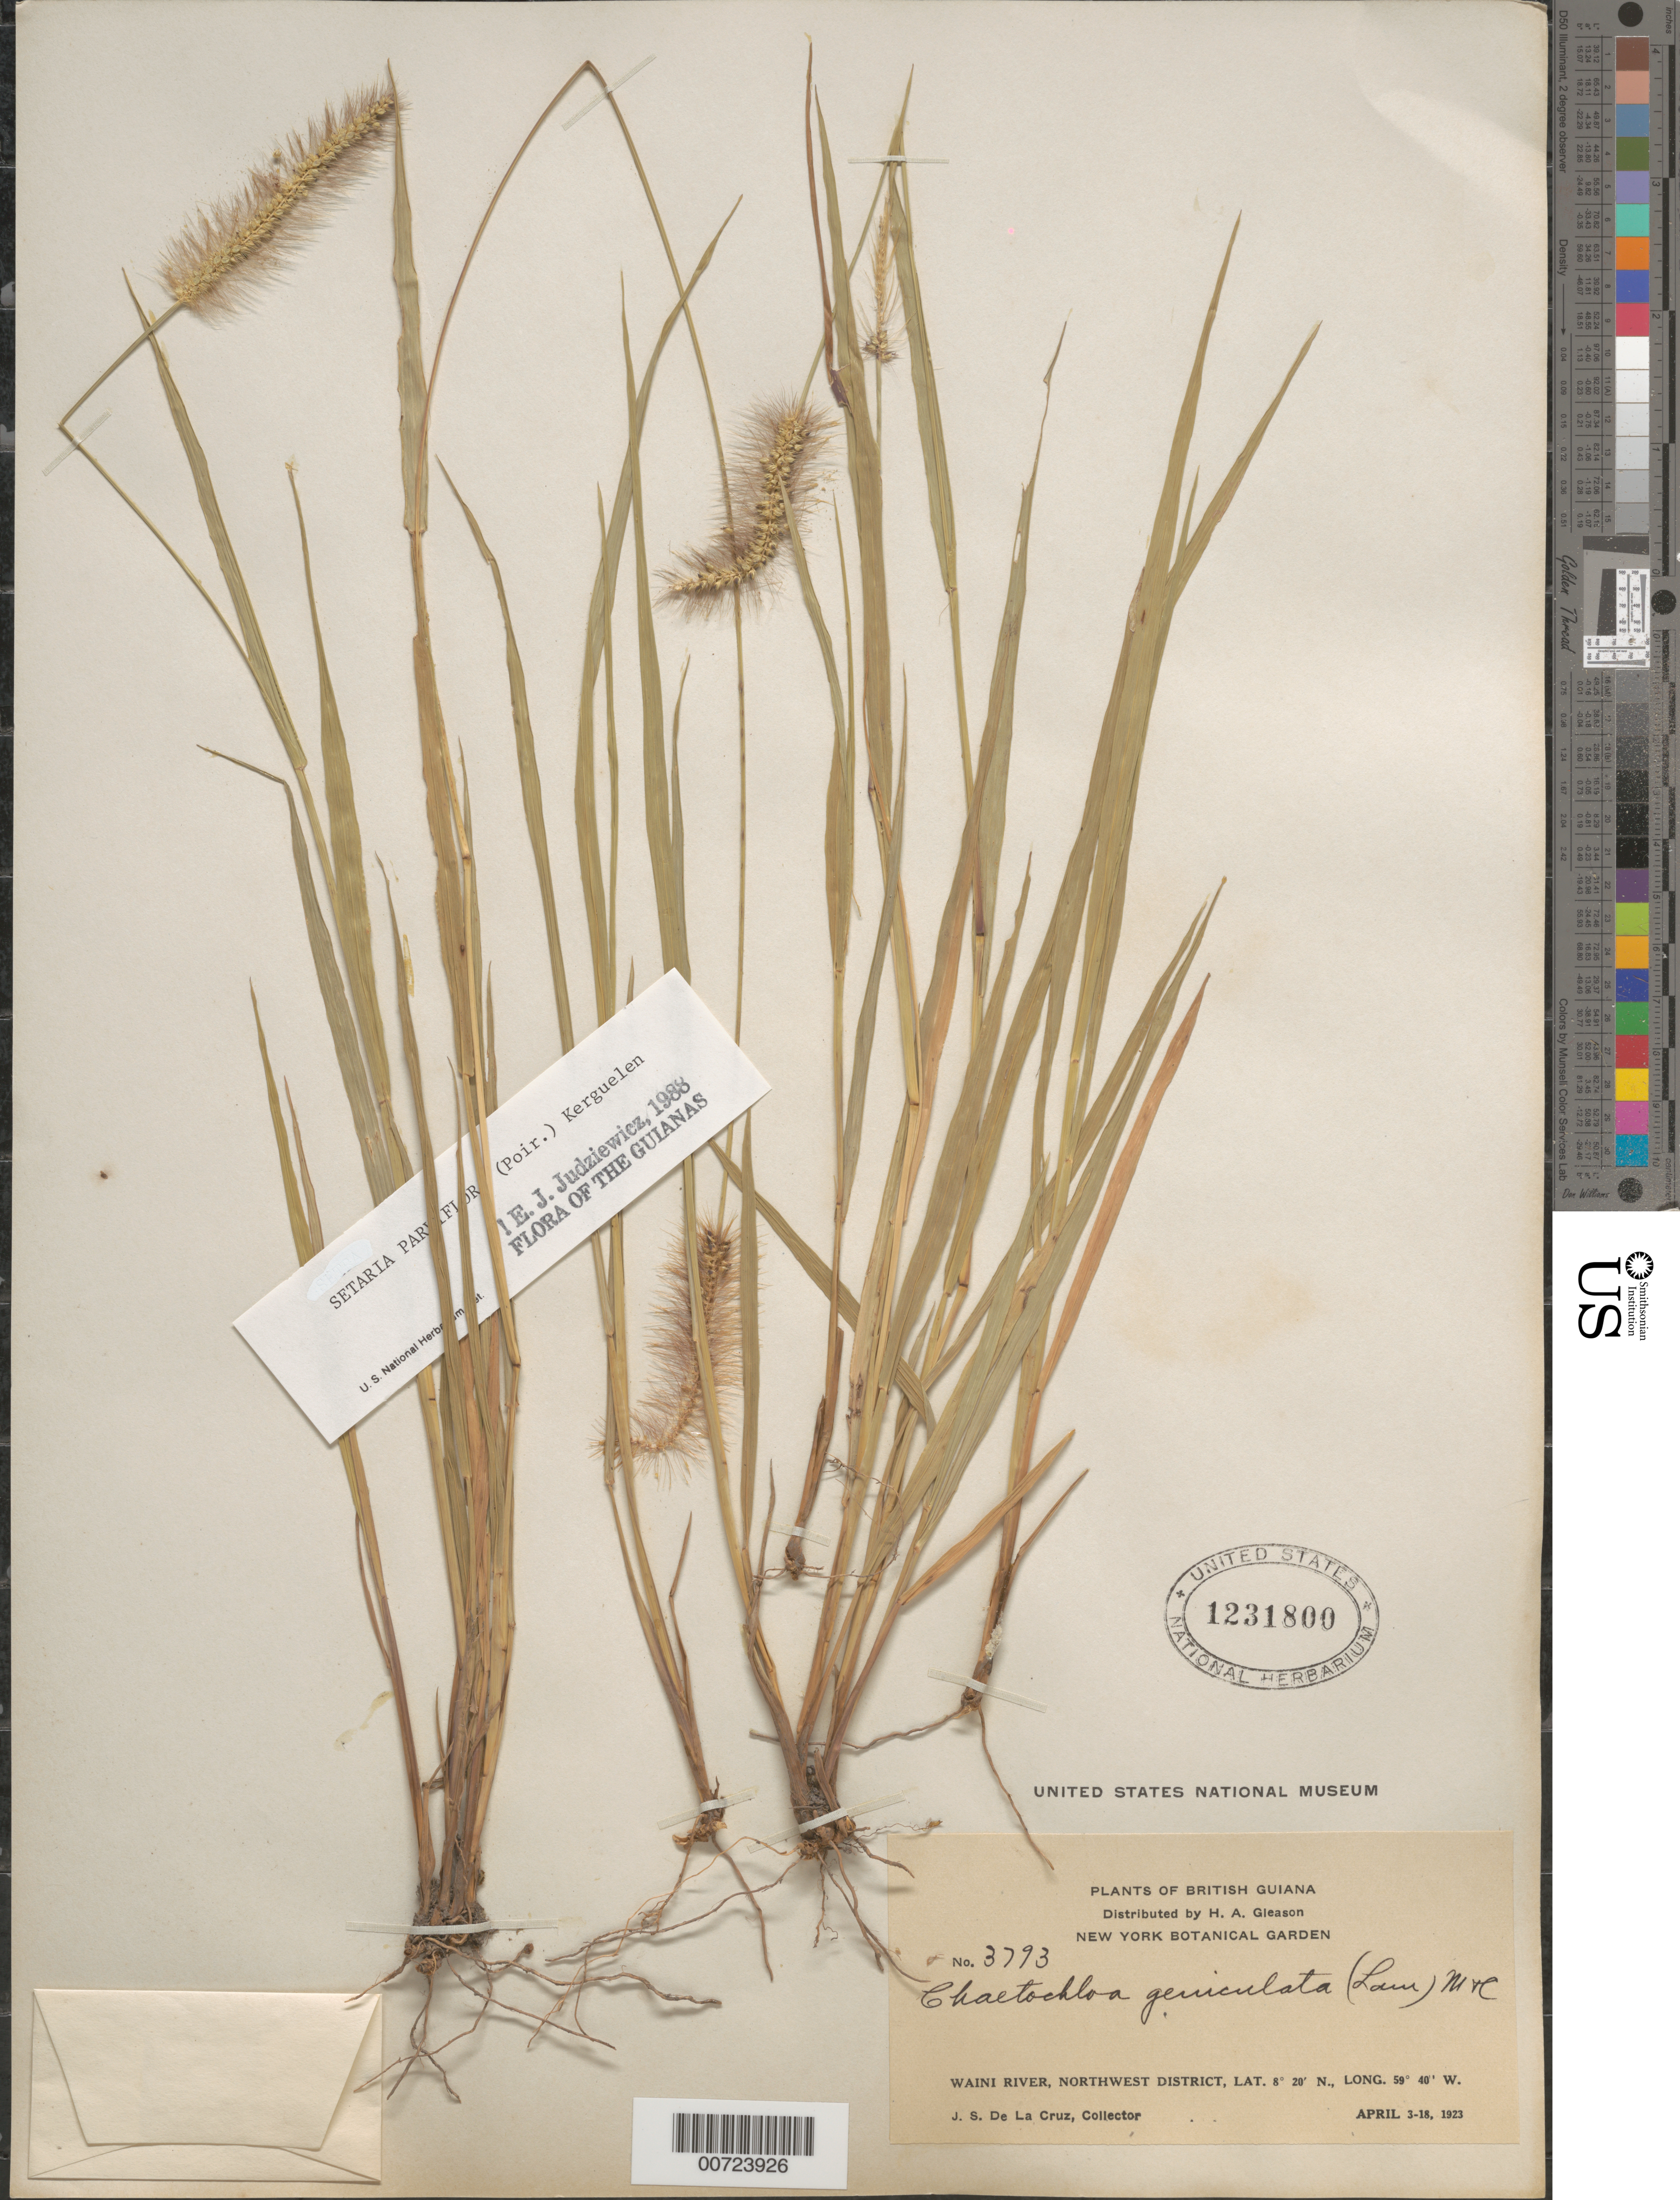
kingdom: Plantae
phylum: Tracheophyta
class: Liliopsida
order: Poales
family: Poaceae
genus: Setaria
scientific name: Setaria parviflora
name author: (Poir.) Kerguélen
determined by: Judziewicz, E. J.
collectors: J. S. de la Cruz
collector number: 3793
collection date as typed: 3-Apr-23 to 18-Apr-23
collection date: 1923-04-03/1923-04-18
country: Guyana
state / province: Barima-Waini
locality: Waini R., NW District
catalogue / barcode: US 1231800